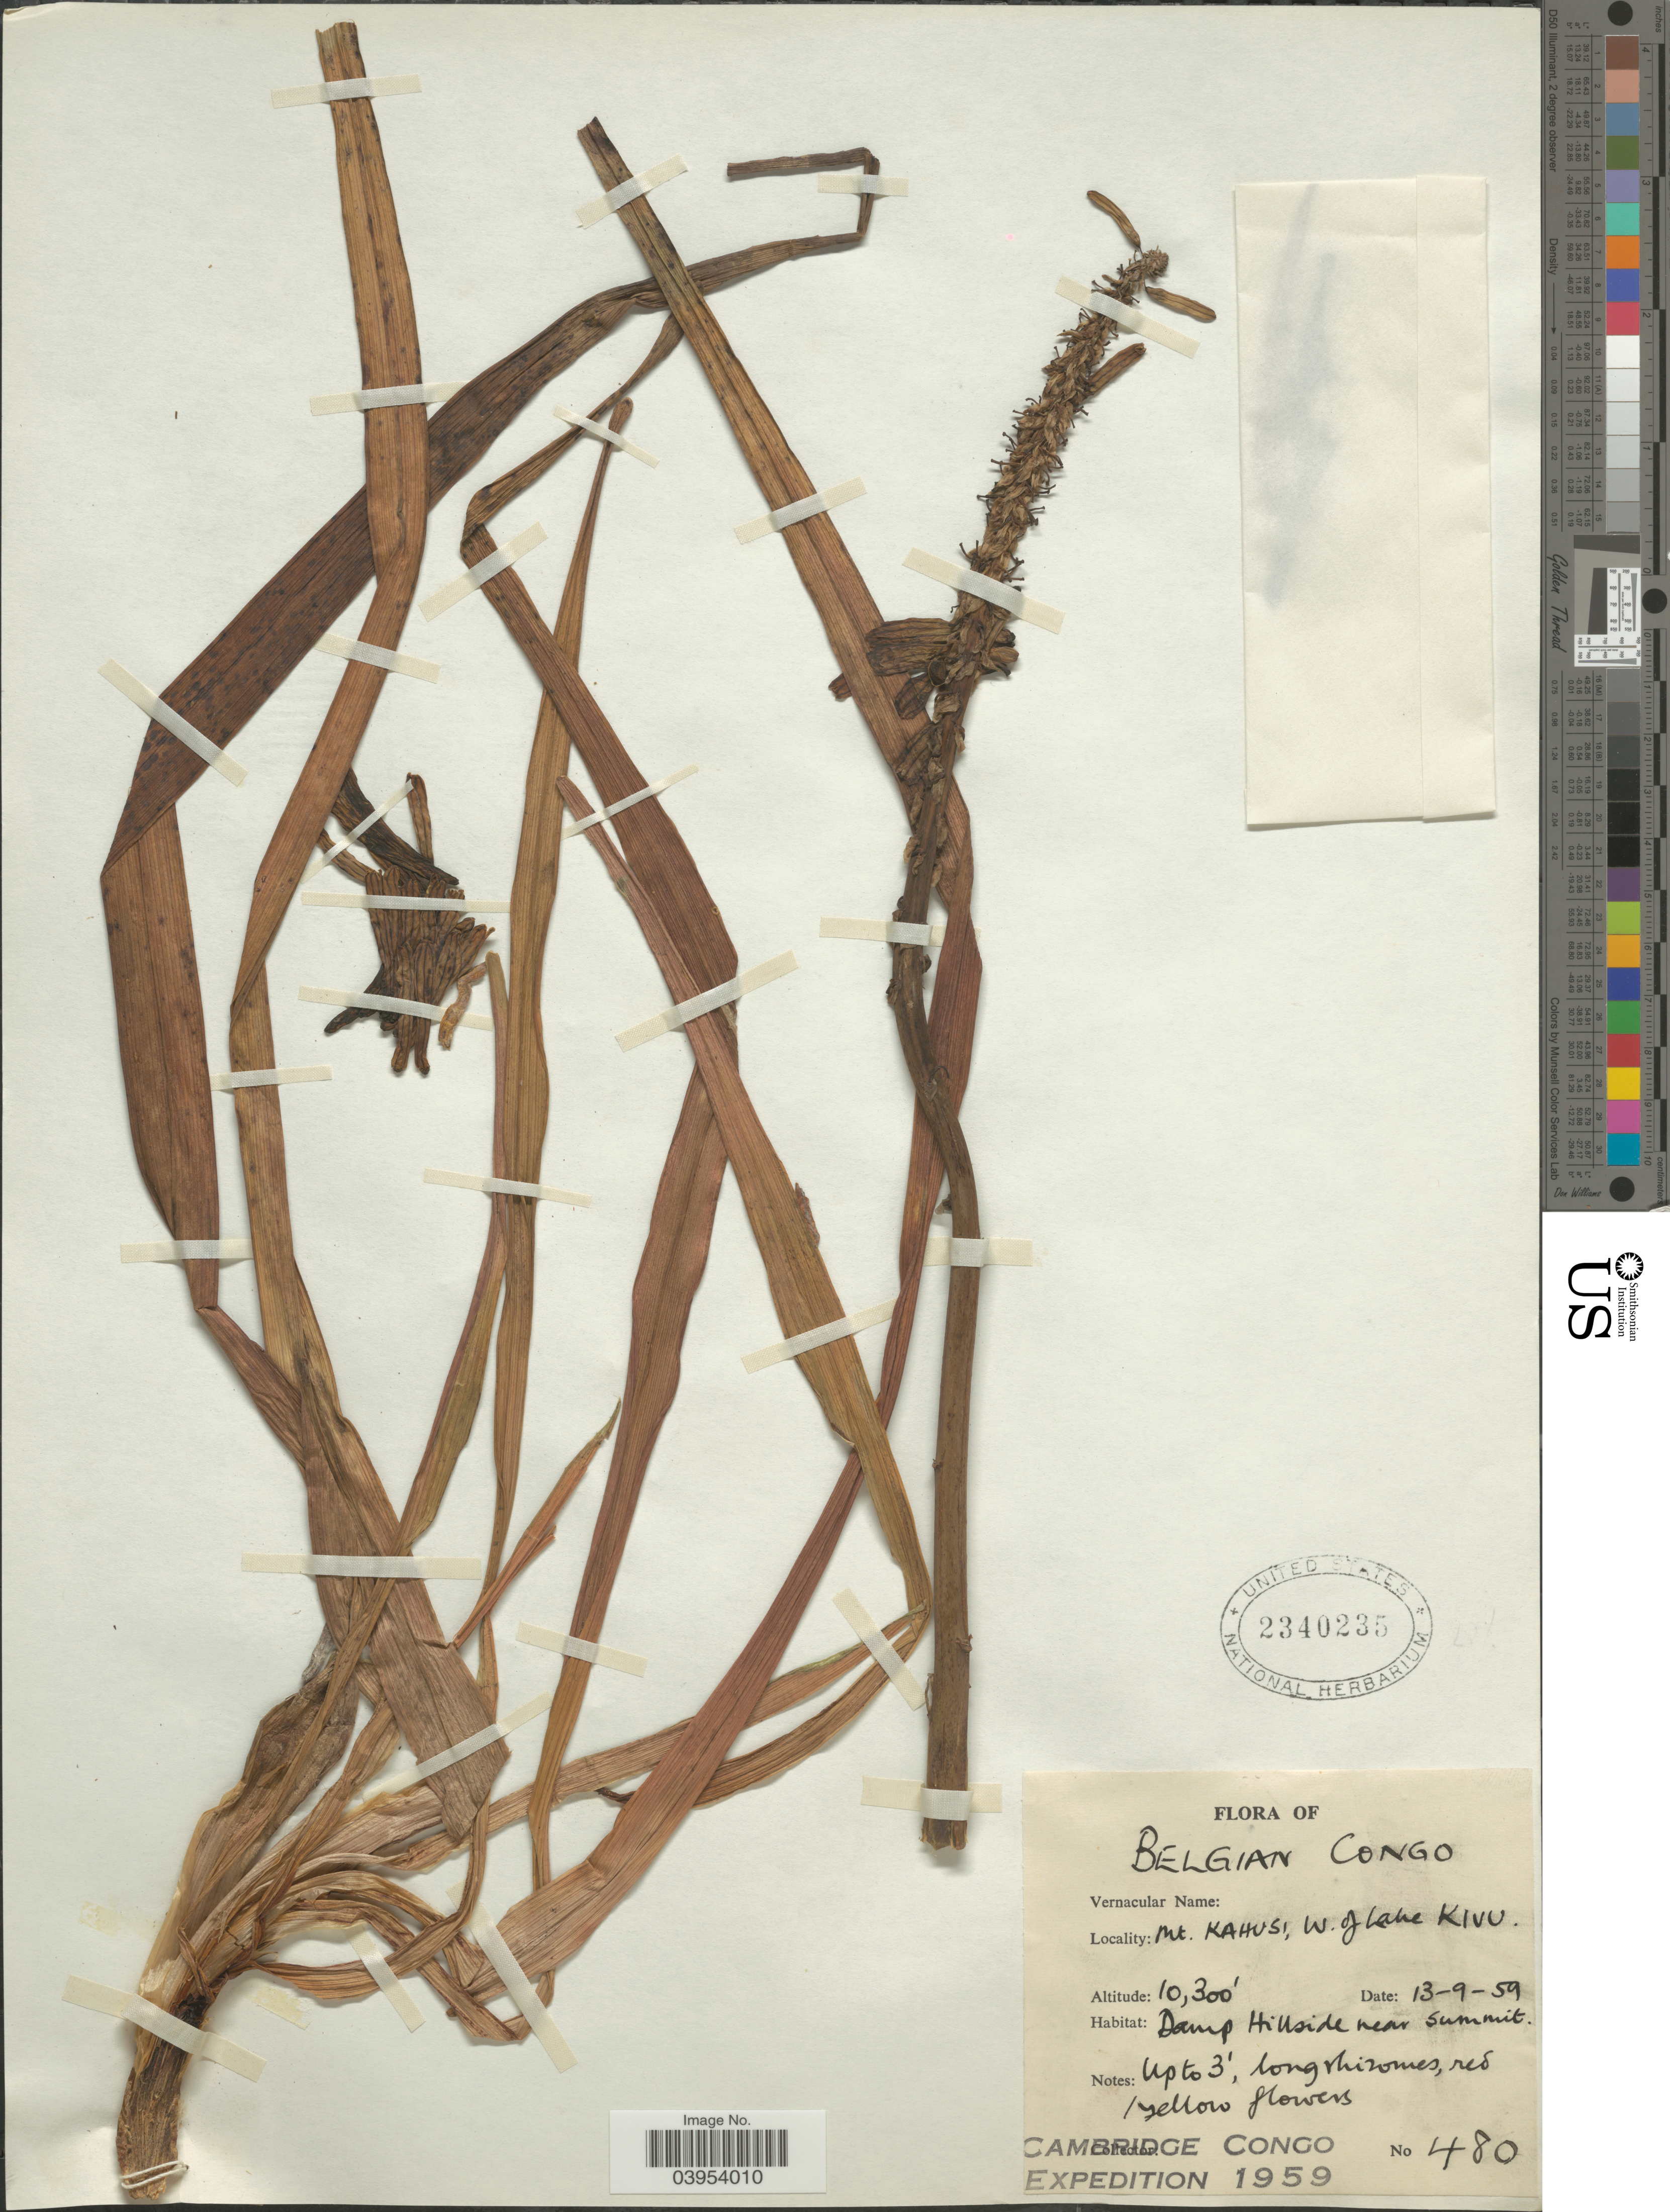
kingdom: Plantae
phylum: Tracheophyta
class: Liliopsida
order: Asparagales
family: Asphodelaceae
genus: Kniphofia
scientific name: Kniphofia sp.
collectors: Cambridge Congo Expedition 1959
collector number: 480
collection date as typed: Transcribed d/m/y: 13/9/59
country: Congo, Democratic Republic of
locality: Belgian Congo. Mt. Kahus; W. of Lake Kivu. Damp Hillside near Summit.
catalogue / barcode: US 2340235